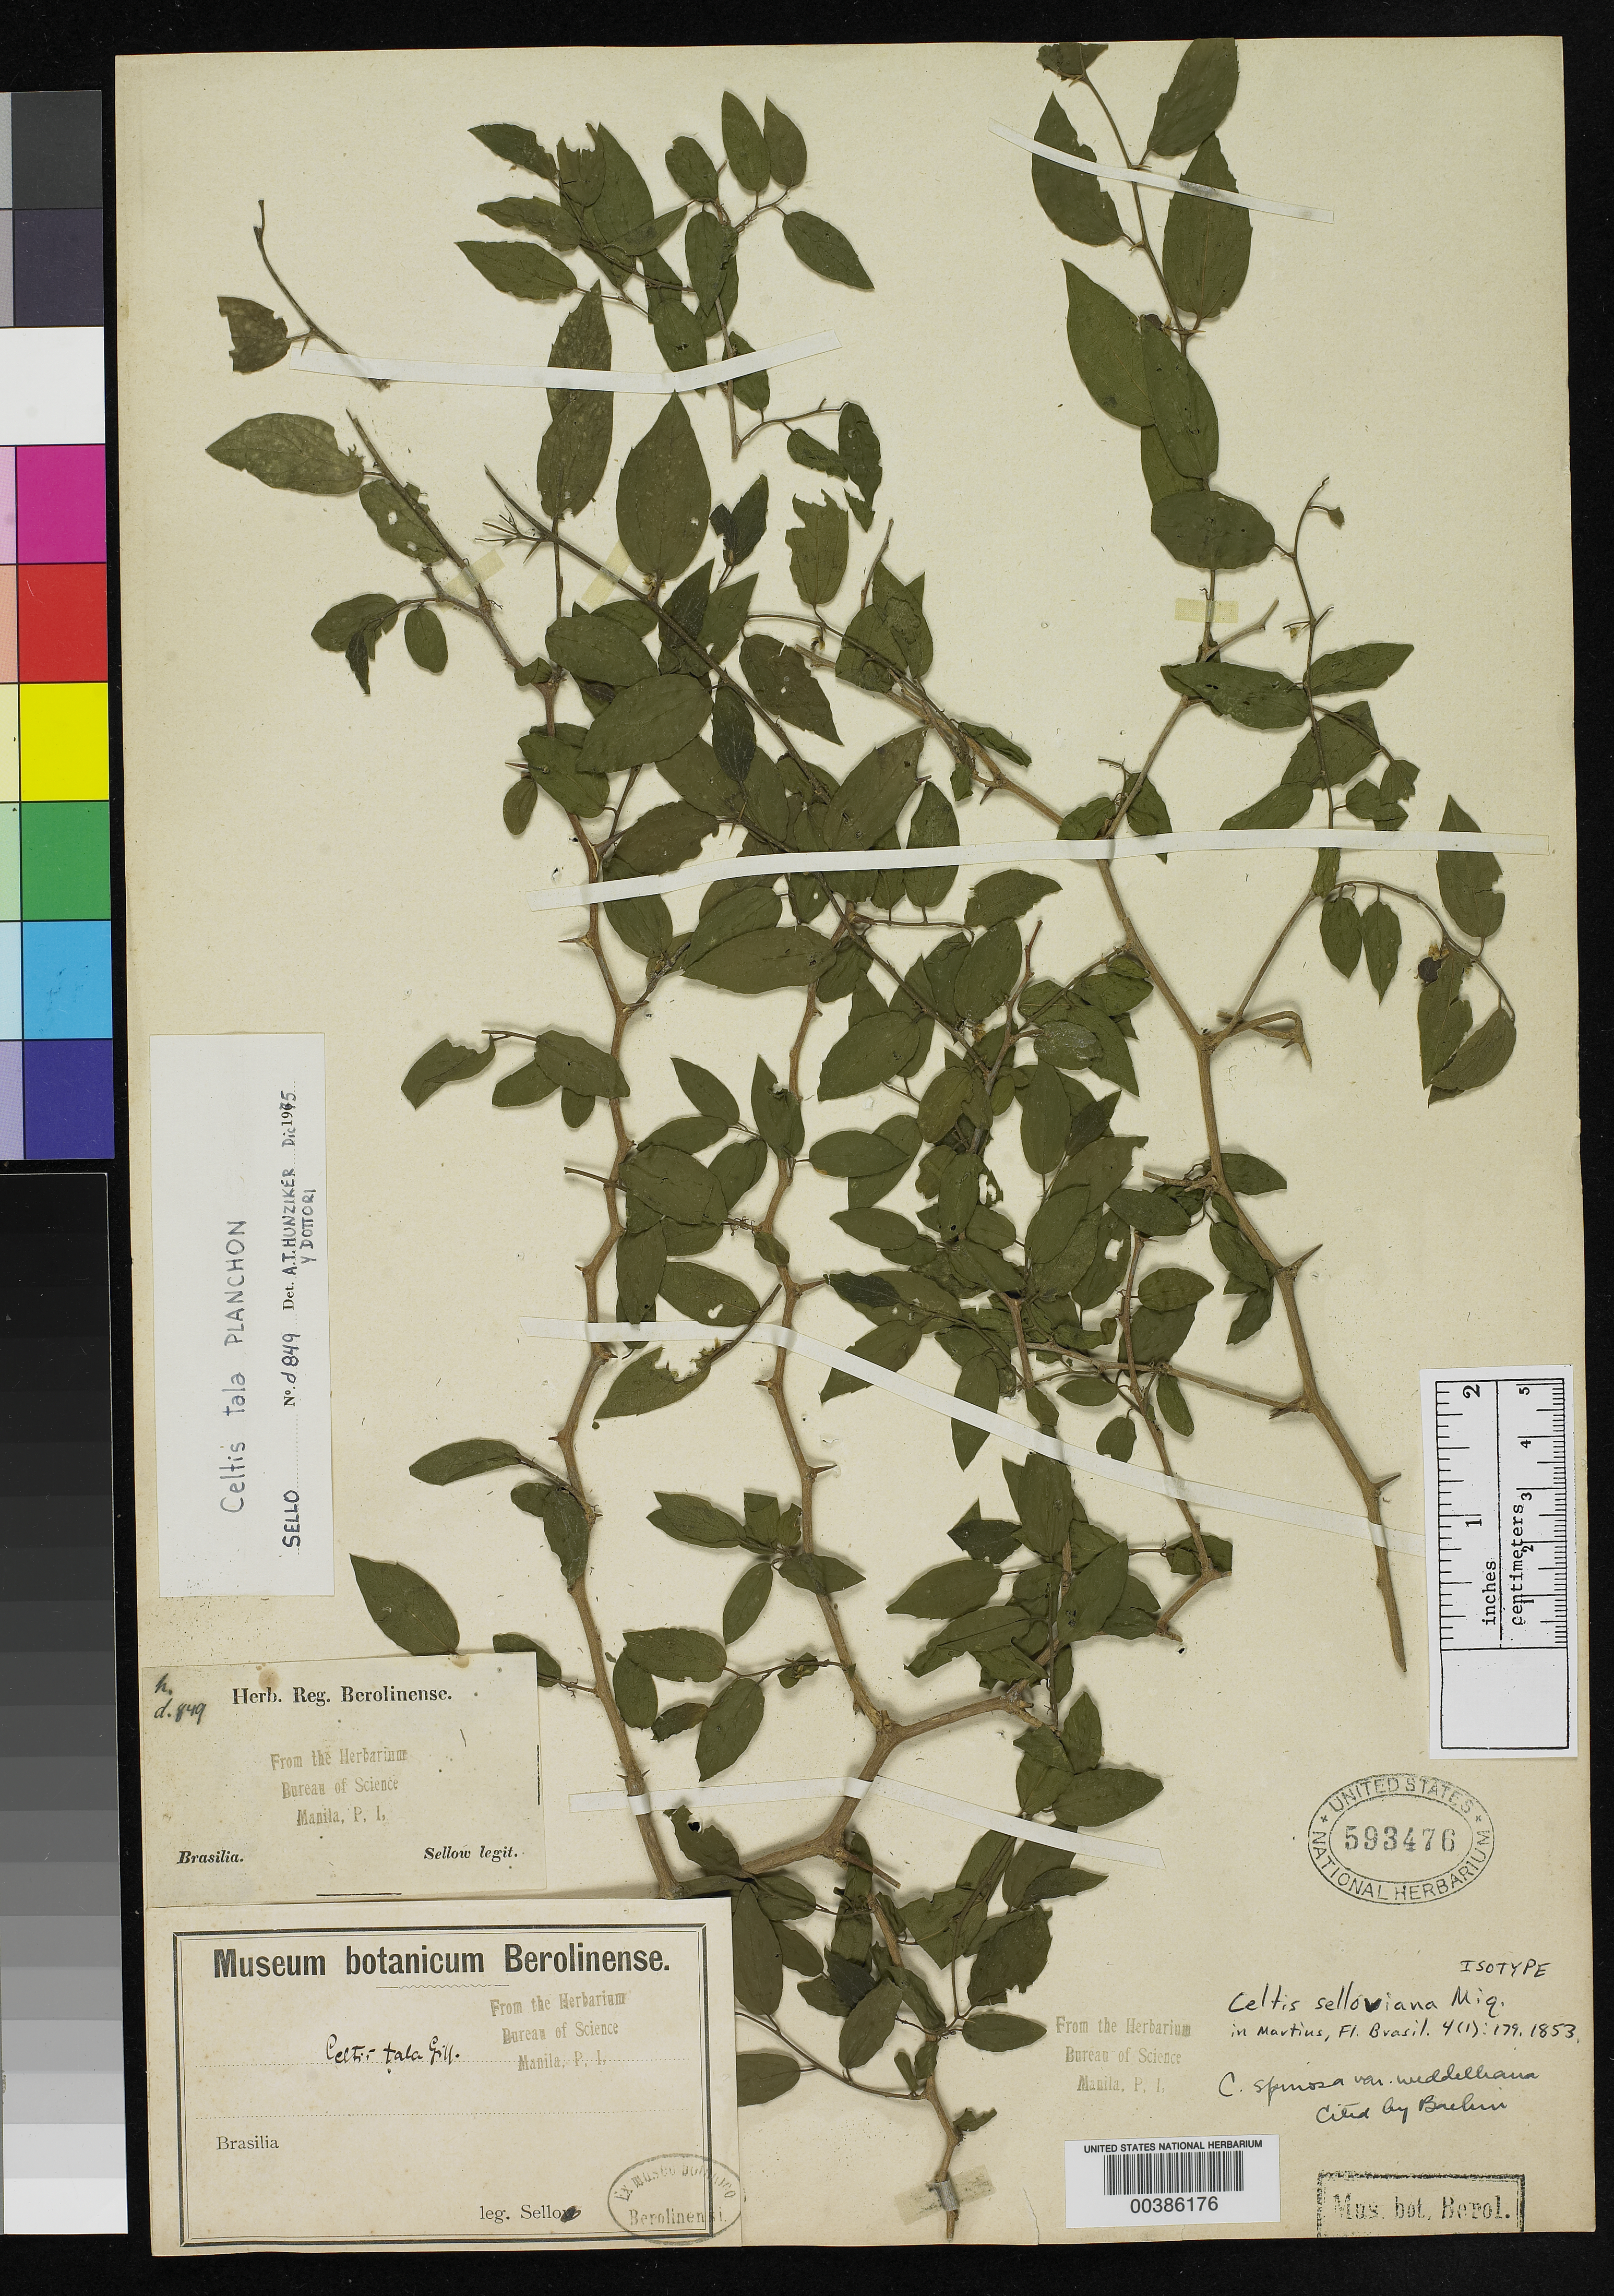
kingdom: Plantae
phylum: Tracheophyta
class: Magnoliopsida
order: Rosales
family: Cannabaceae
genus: Celtis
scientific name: Celtis selloviana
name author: Miq. in Mart.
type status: Lectotype; Isotype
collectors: F. Sellow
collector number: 849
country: Brazil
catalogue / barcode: US 593476